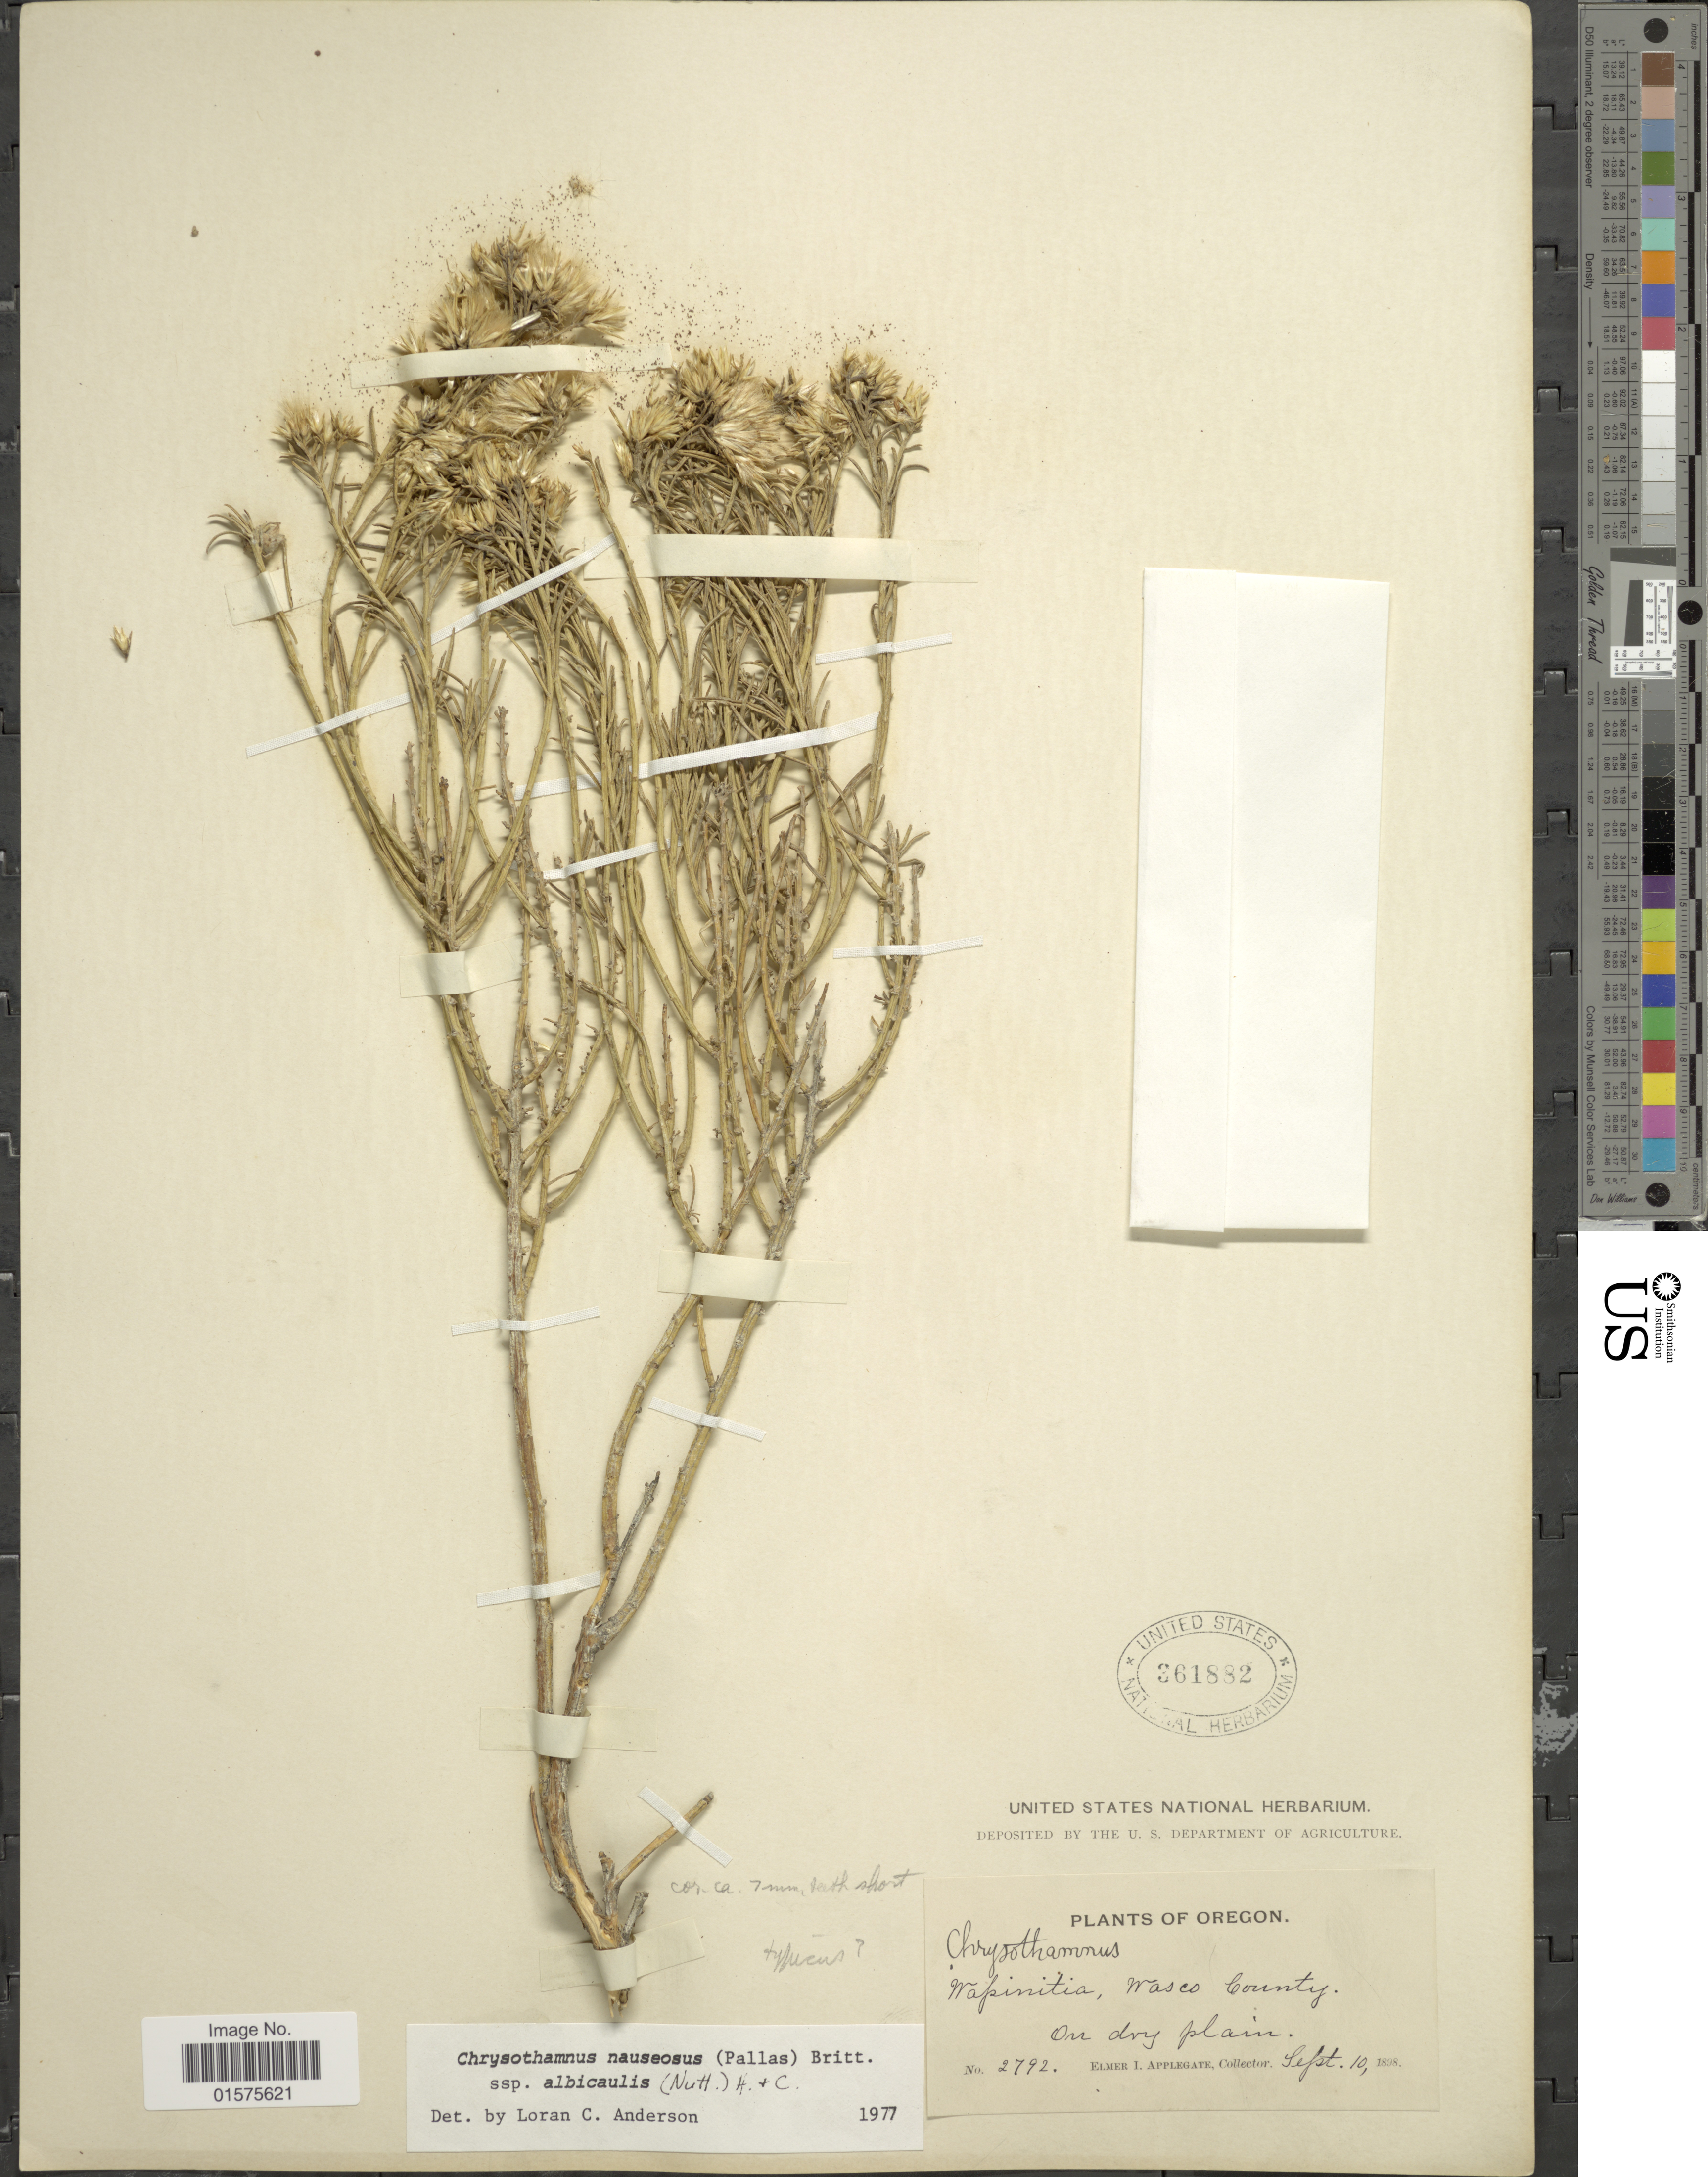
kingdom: Plantae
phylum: Tracheophyta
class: Magnoliopsida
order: Asterales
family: Asteraceae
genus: Ericameria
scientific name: Ericameria nauseosa var. speciosa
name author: (Nutt.) G.L. Nesom & G.I. Baird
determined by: Urbatsch, Lowell E., Curator (LSU), Louisiana State University (UNITED STATES)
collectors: E. I. Applegate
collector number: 2792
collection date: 1898-09-10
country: United States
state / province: Oregon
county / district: Wasco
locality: Wapinitia, Wasco County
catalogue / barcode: US 361882